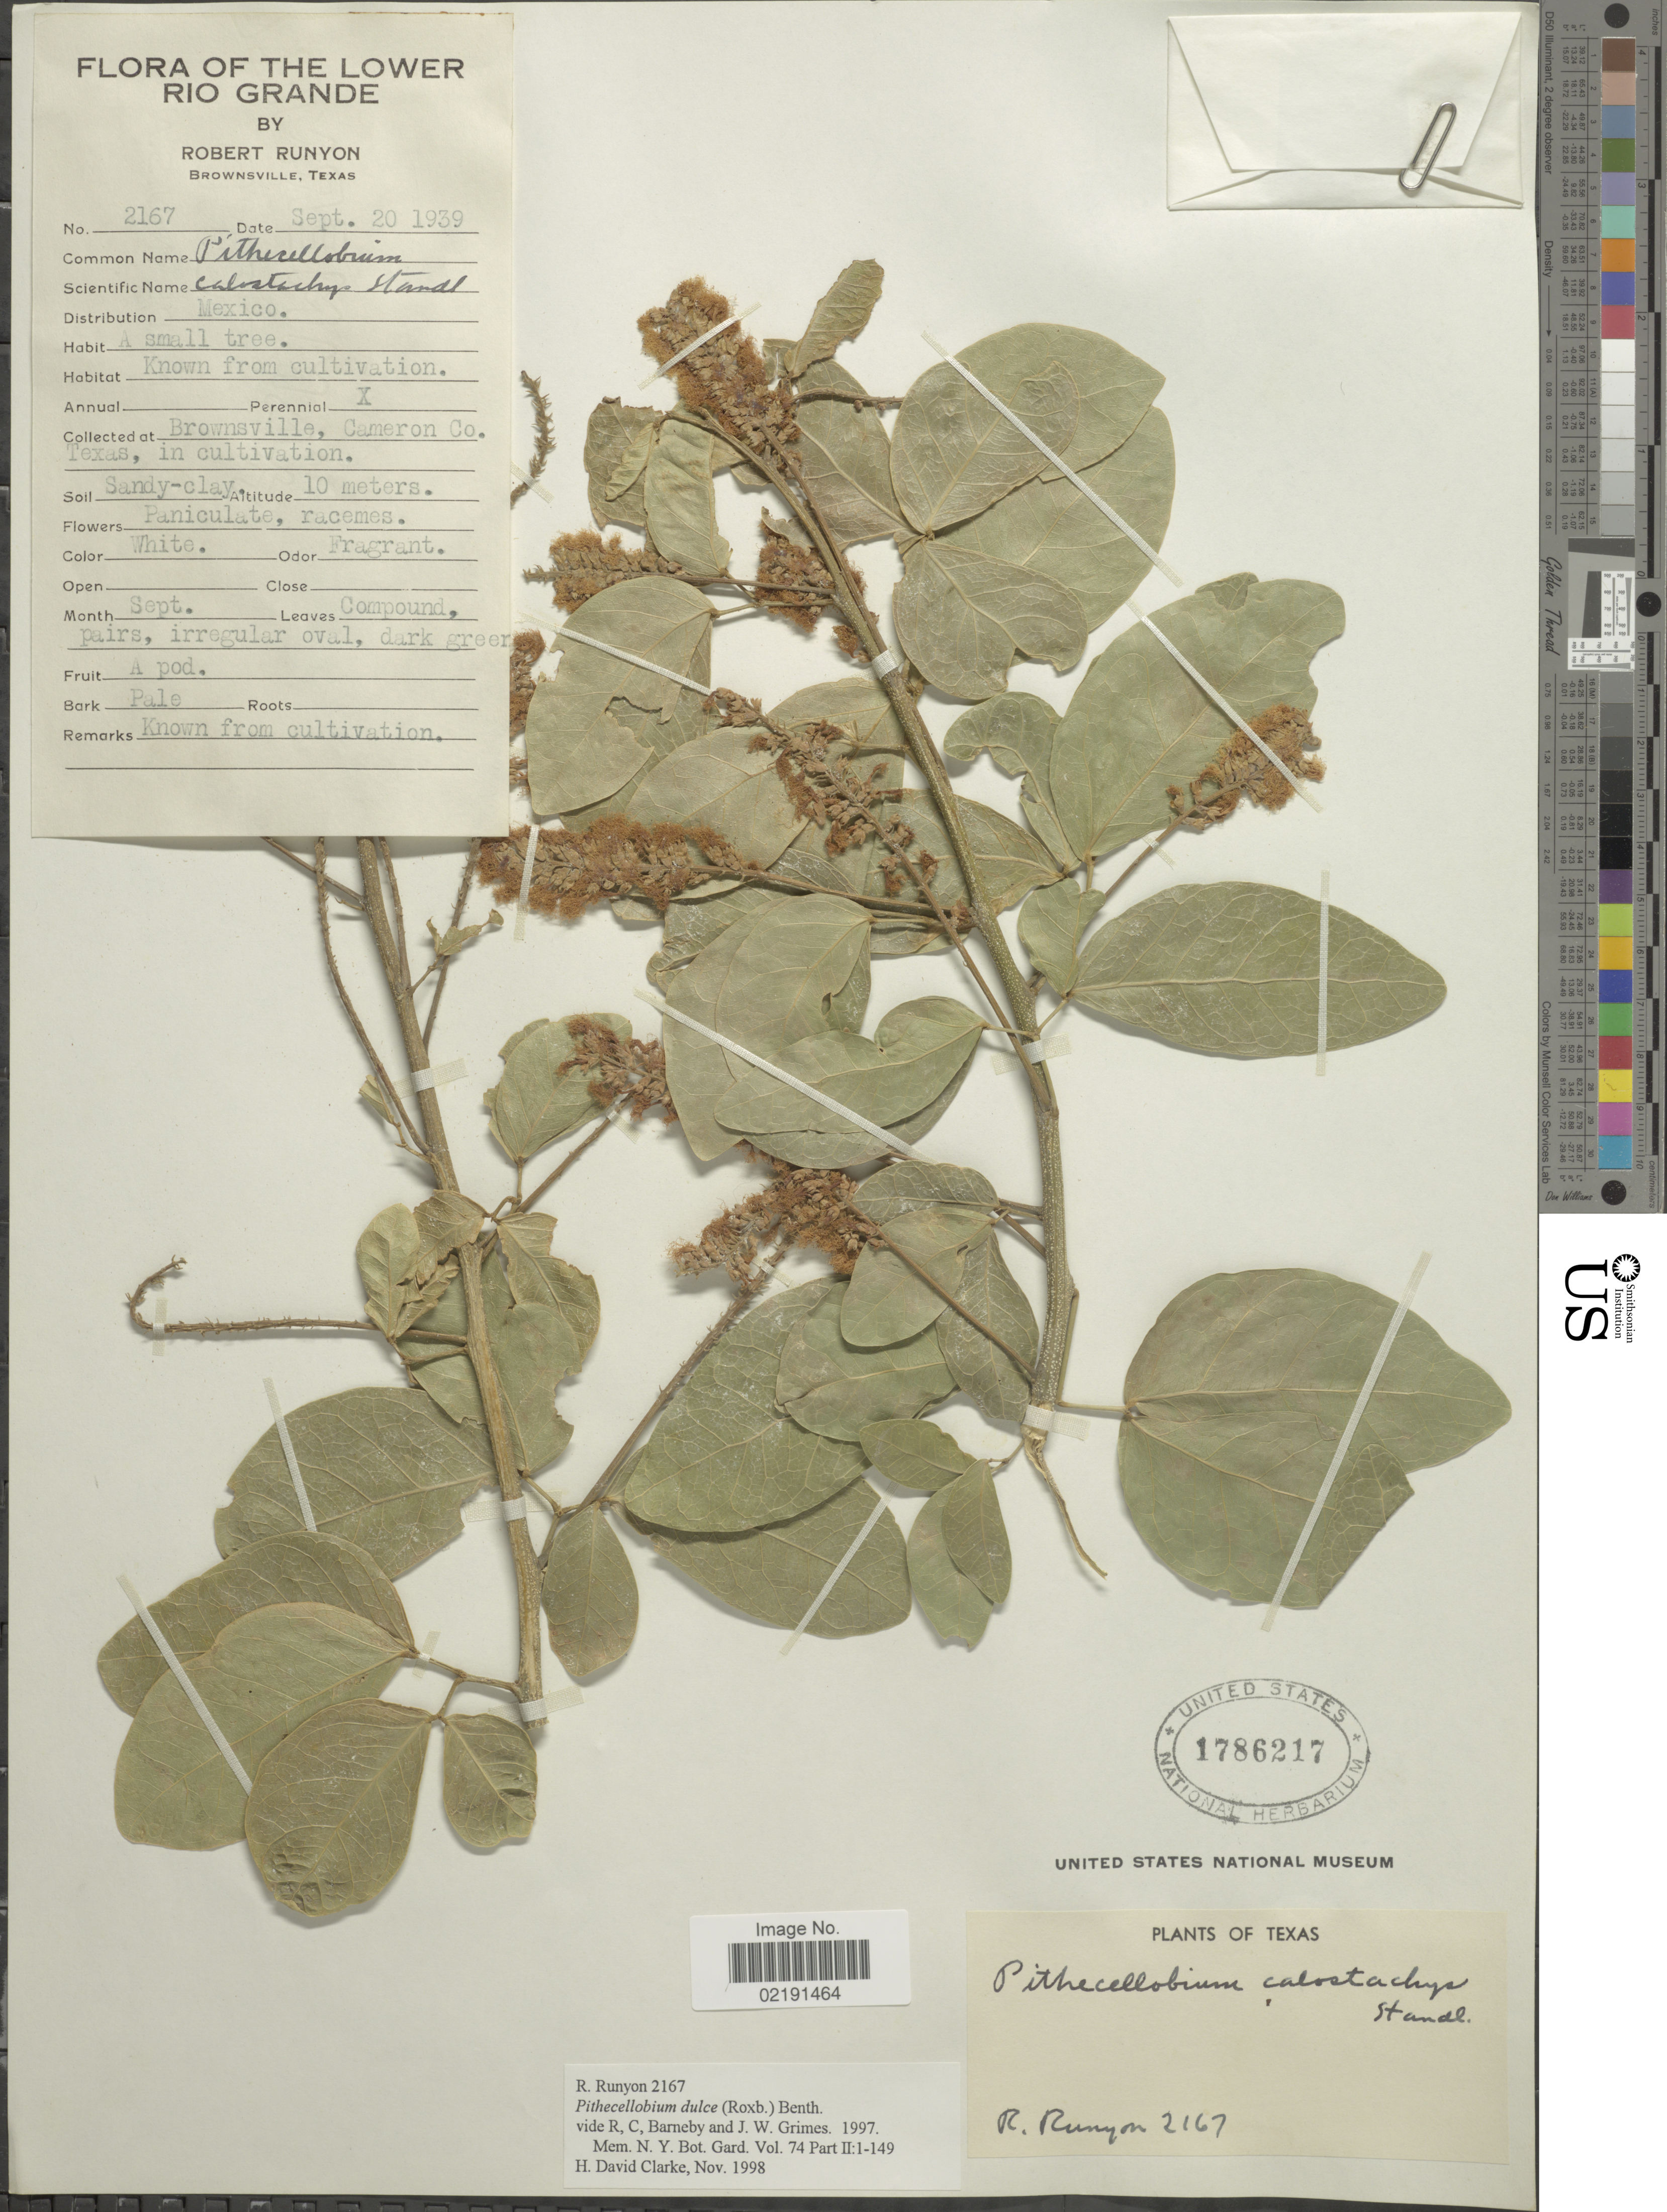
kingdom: Plantae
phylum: Tracheophyta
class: Magnoliopsida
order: Fabales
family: Fabaceae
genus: Pithecellobium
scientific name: Pithecellobium dulce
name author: (Roxb.) Benth.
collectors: R. Runyon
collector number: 2167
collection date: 1939-09-20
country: United States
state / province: Texas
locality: Brownsville, Cameron Co. Texas, in cultivation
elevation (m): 10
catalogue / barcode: US 1786217